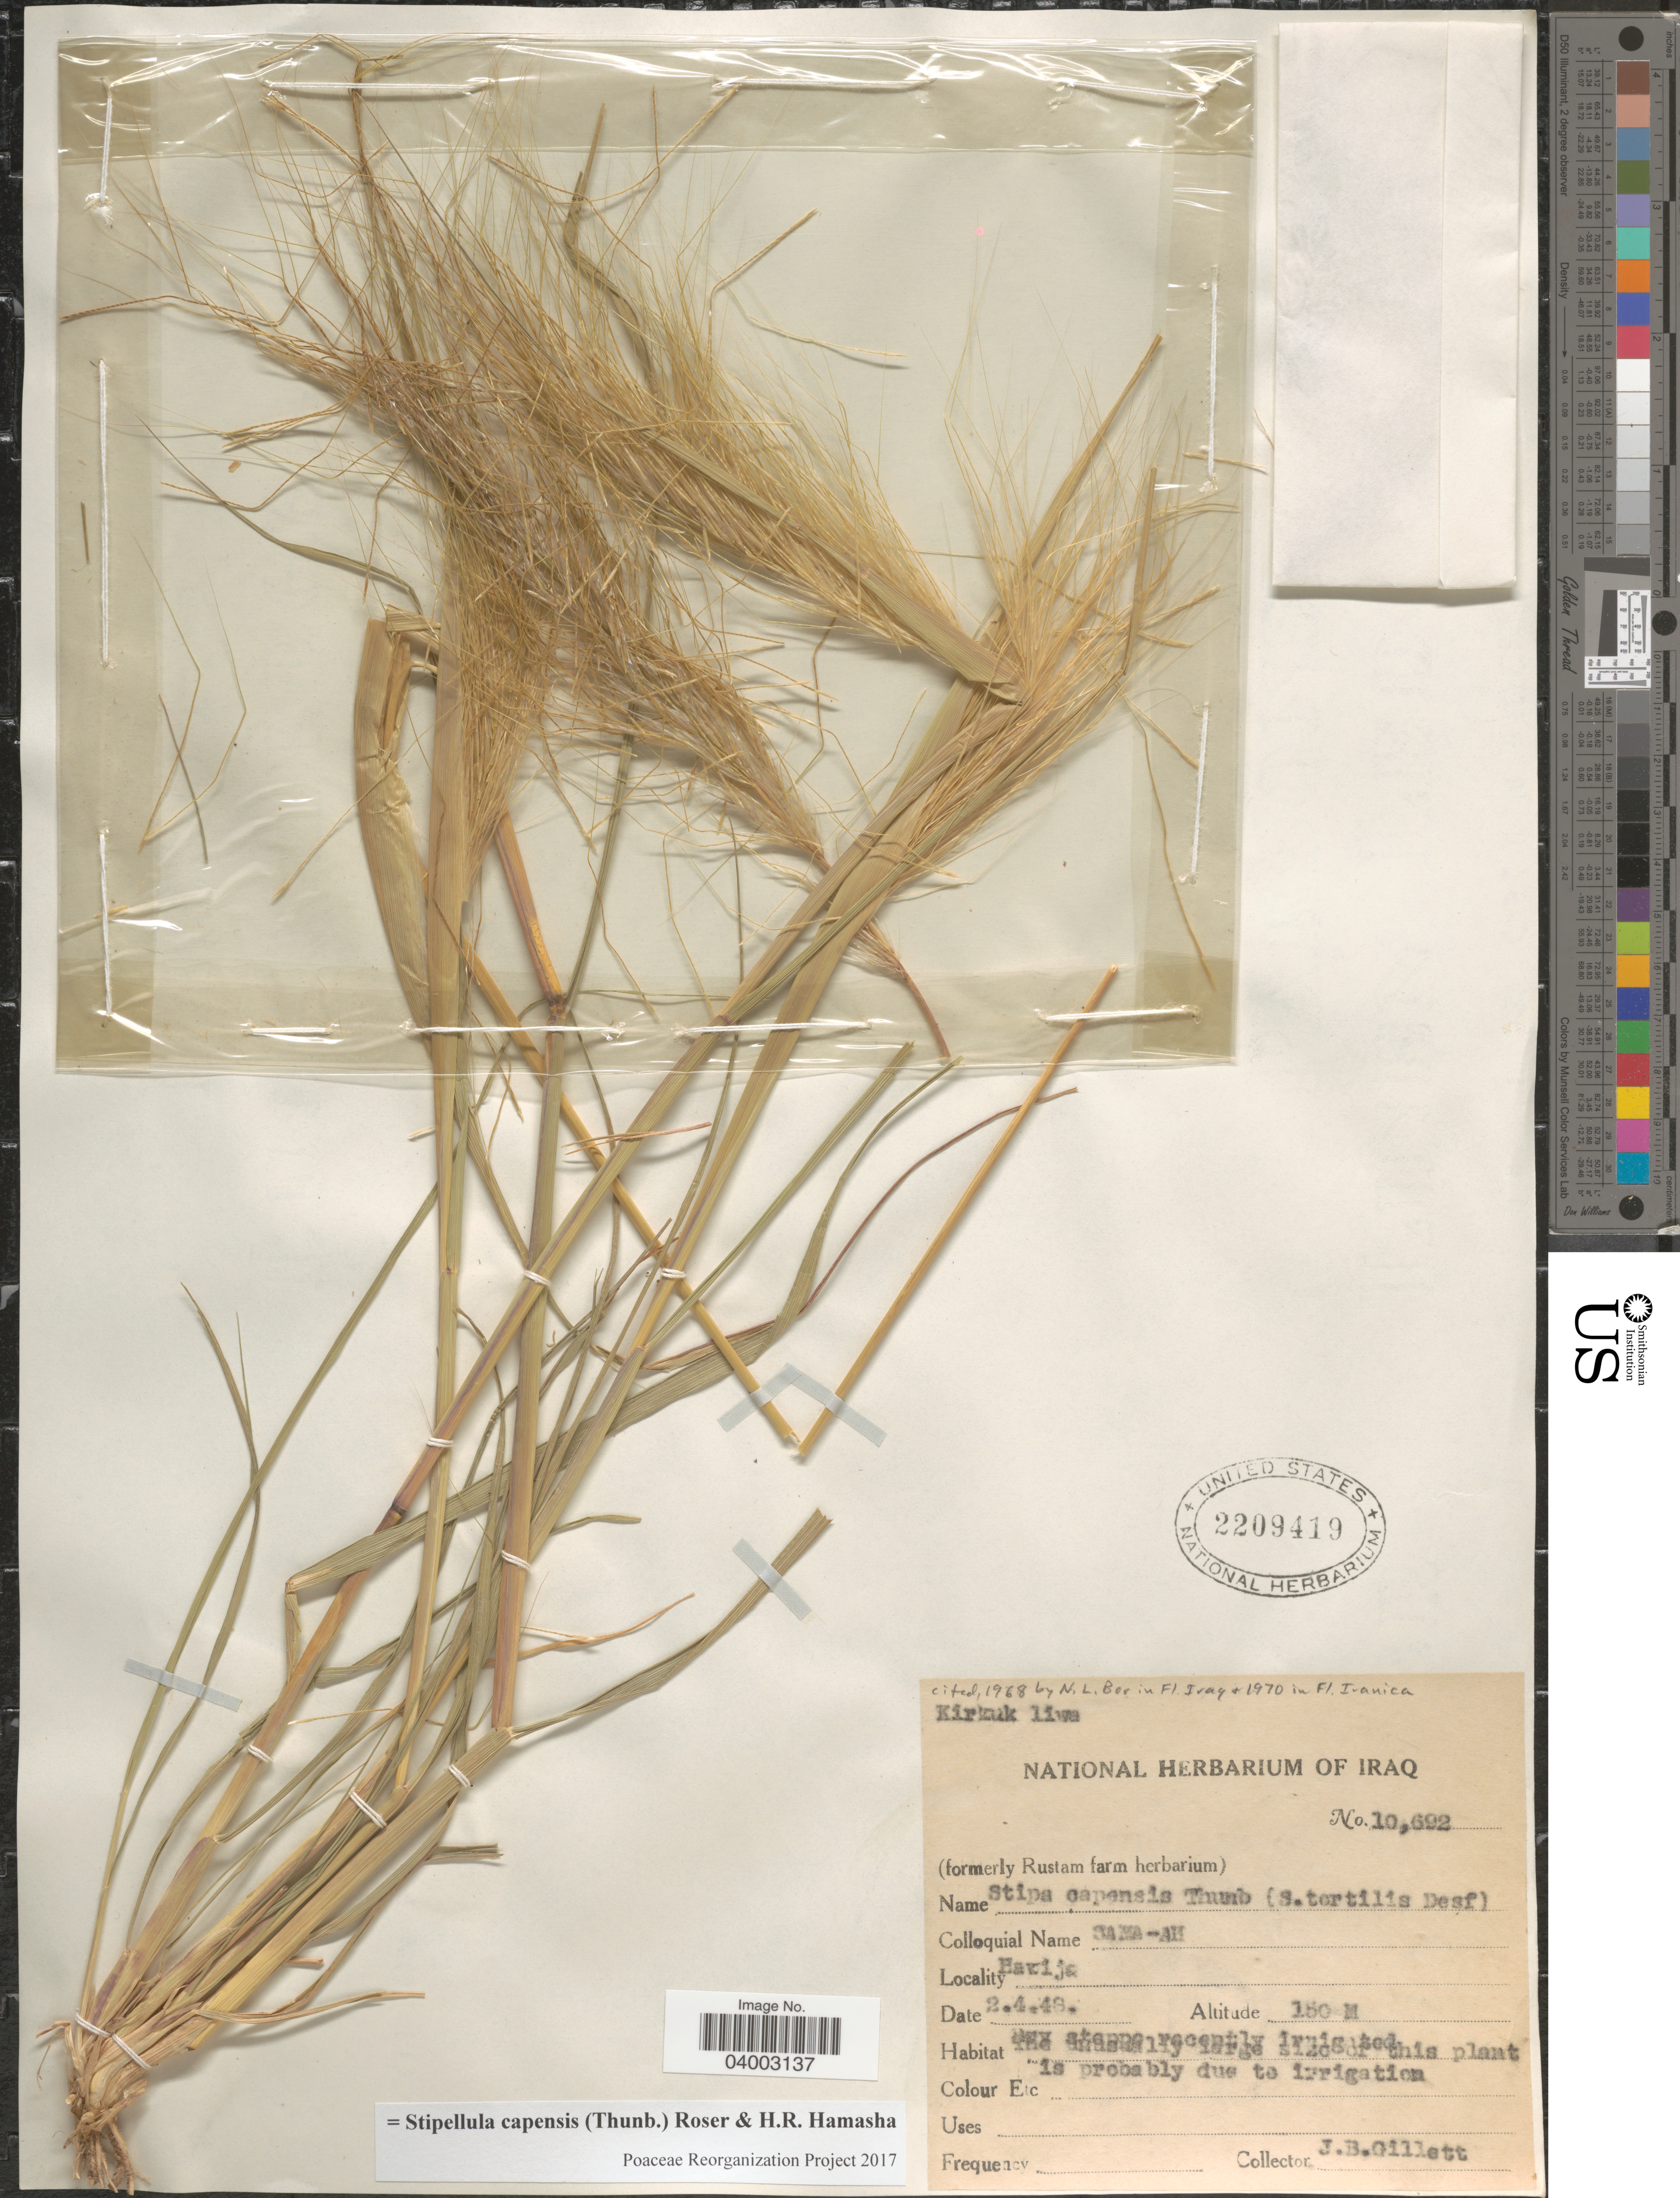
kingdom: Plantae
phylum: Tracheophyta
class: Liliopsida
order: Poales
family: Poaceae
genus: Stipellula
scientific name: Stipellula capensis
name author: (Thunb.) Röser & H. R. Hamasha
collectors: J. B. Gillett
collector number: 10692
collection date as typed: Transcribed d/m/y: 2/4/48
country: Iraq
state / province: Kirkūk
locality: Kirkuk liwa. Hawija.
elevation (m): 150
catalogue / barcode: US 2209419